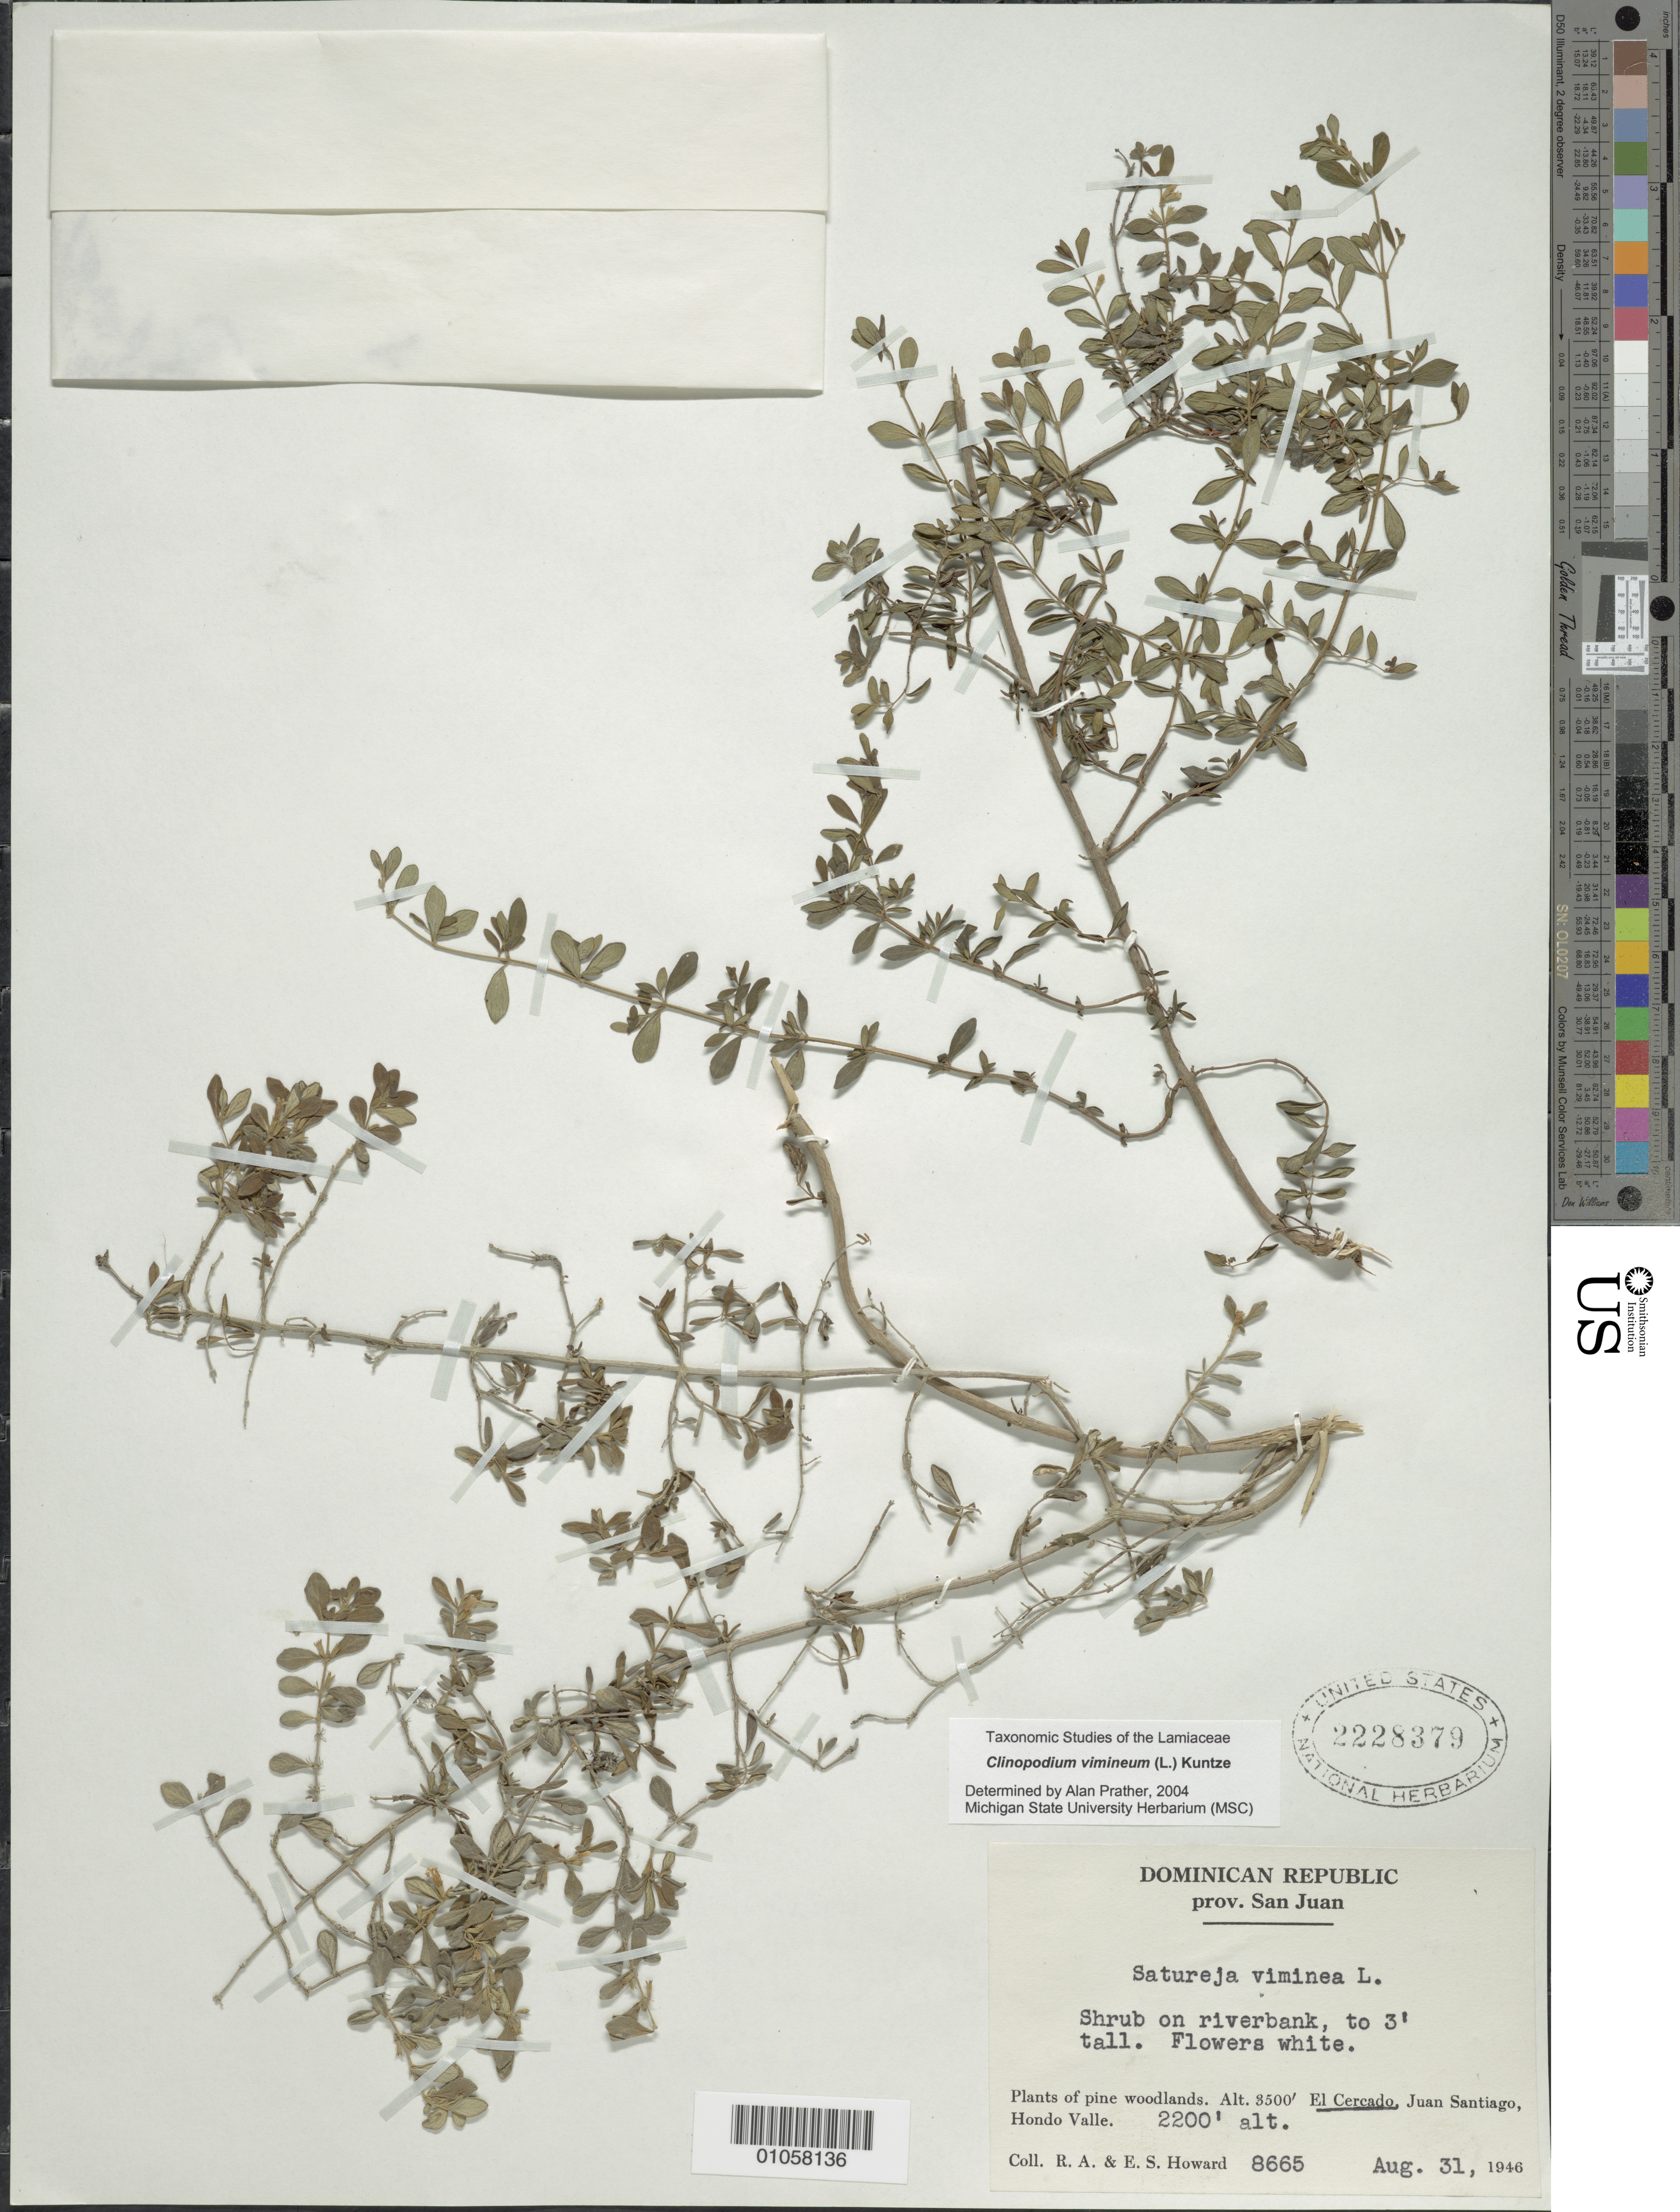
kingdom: Plantae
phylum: Tracheophyta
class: Magnoliopsida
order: Lamiales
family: Lamiaceae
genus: Clinopodium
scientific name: Clinopodium vimineum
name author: (L.) Kuntze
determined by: Prather, L. A.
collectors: R. A. Howard & E. S. Howard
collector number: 8665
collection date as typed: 31 Aug 1946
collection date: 1946-08-31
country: Dominican Republic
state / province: San Juan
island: Hispaniola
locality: El Cercado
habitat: Plants of pine woodlands; on riverbank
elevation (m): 1067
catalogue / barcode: US 2228379